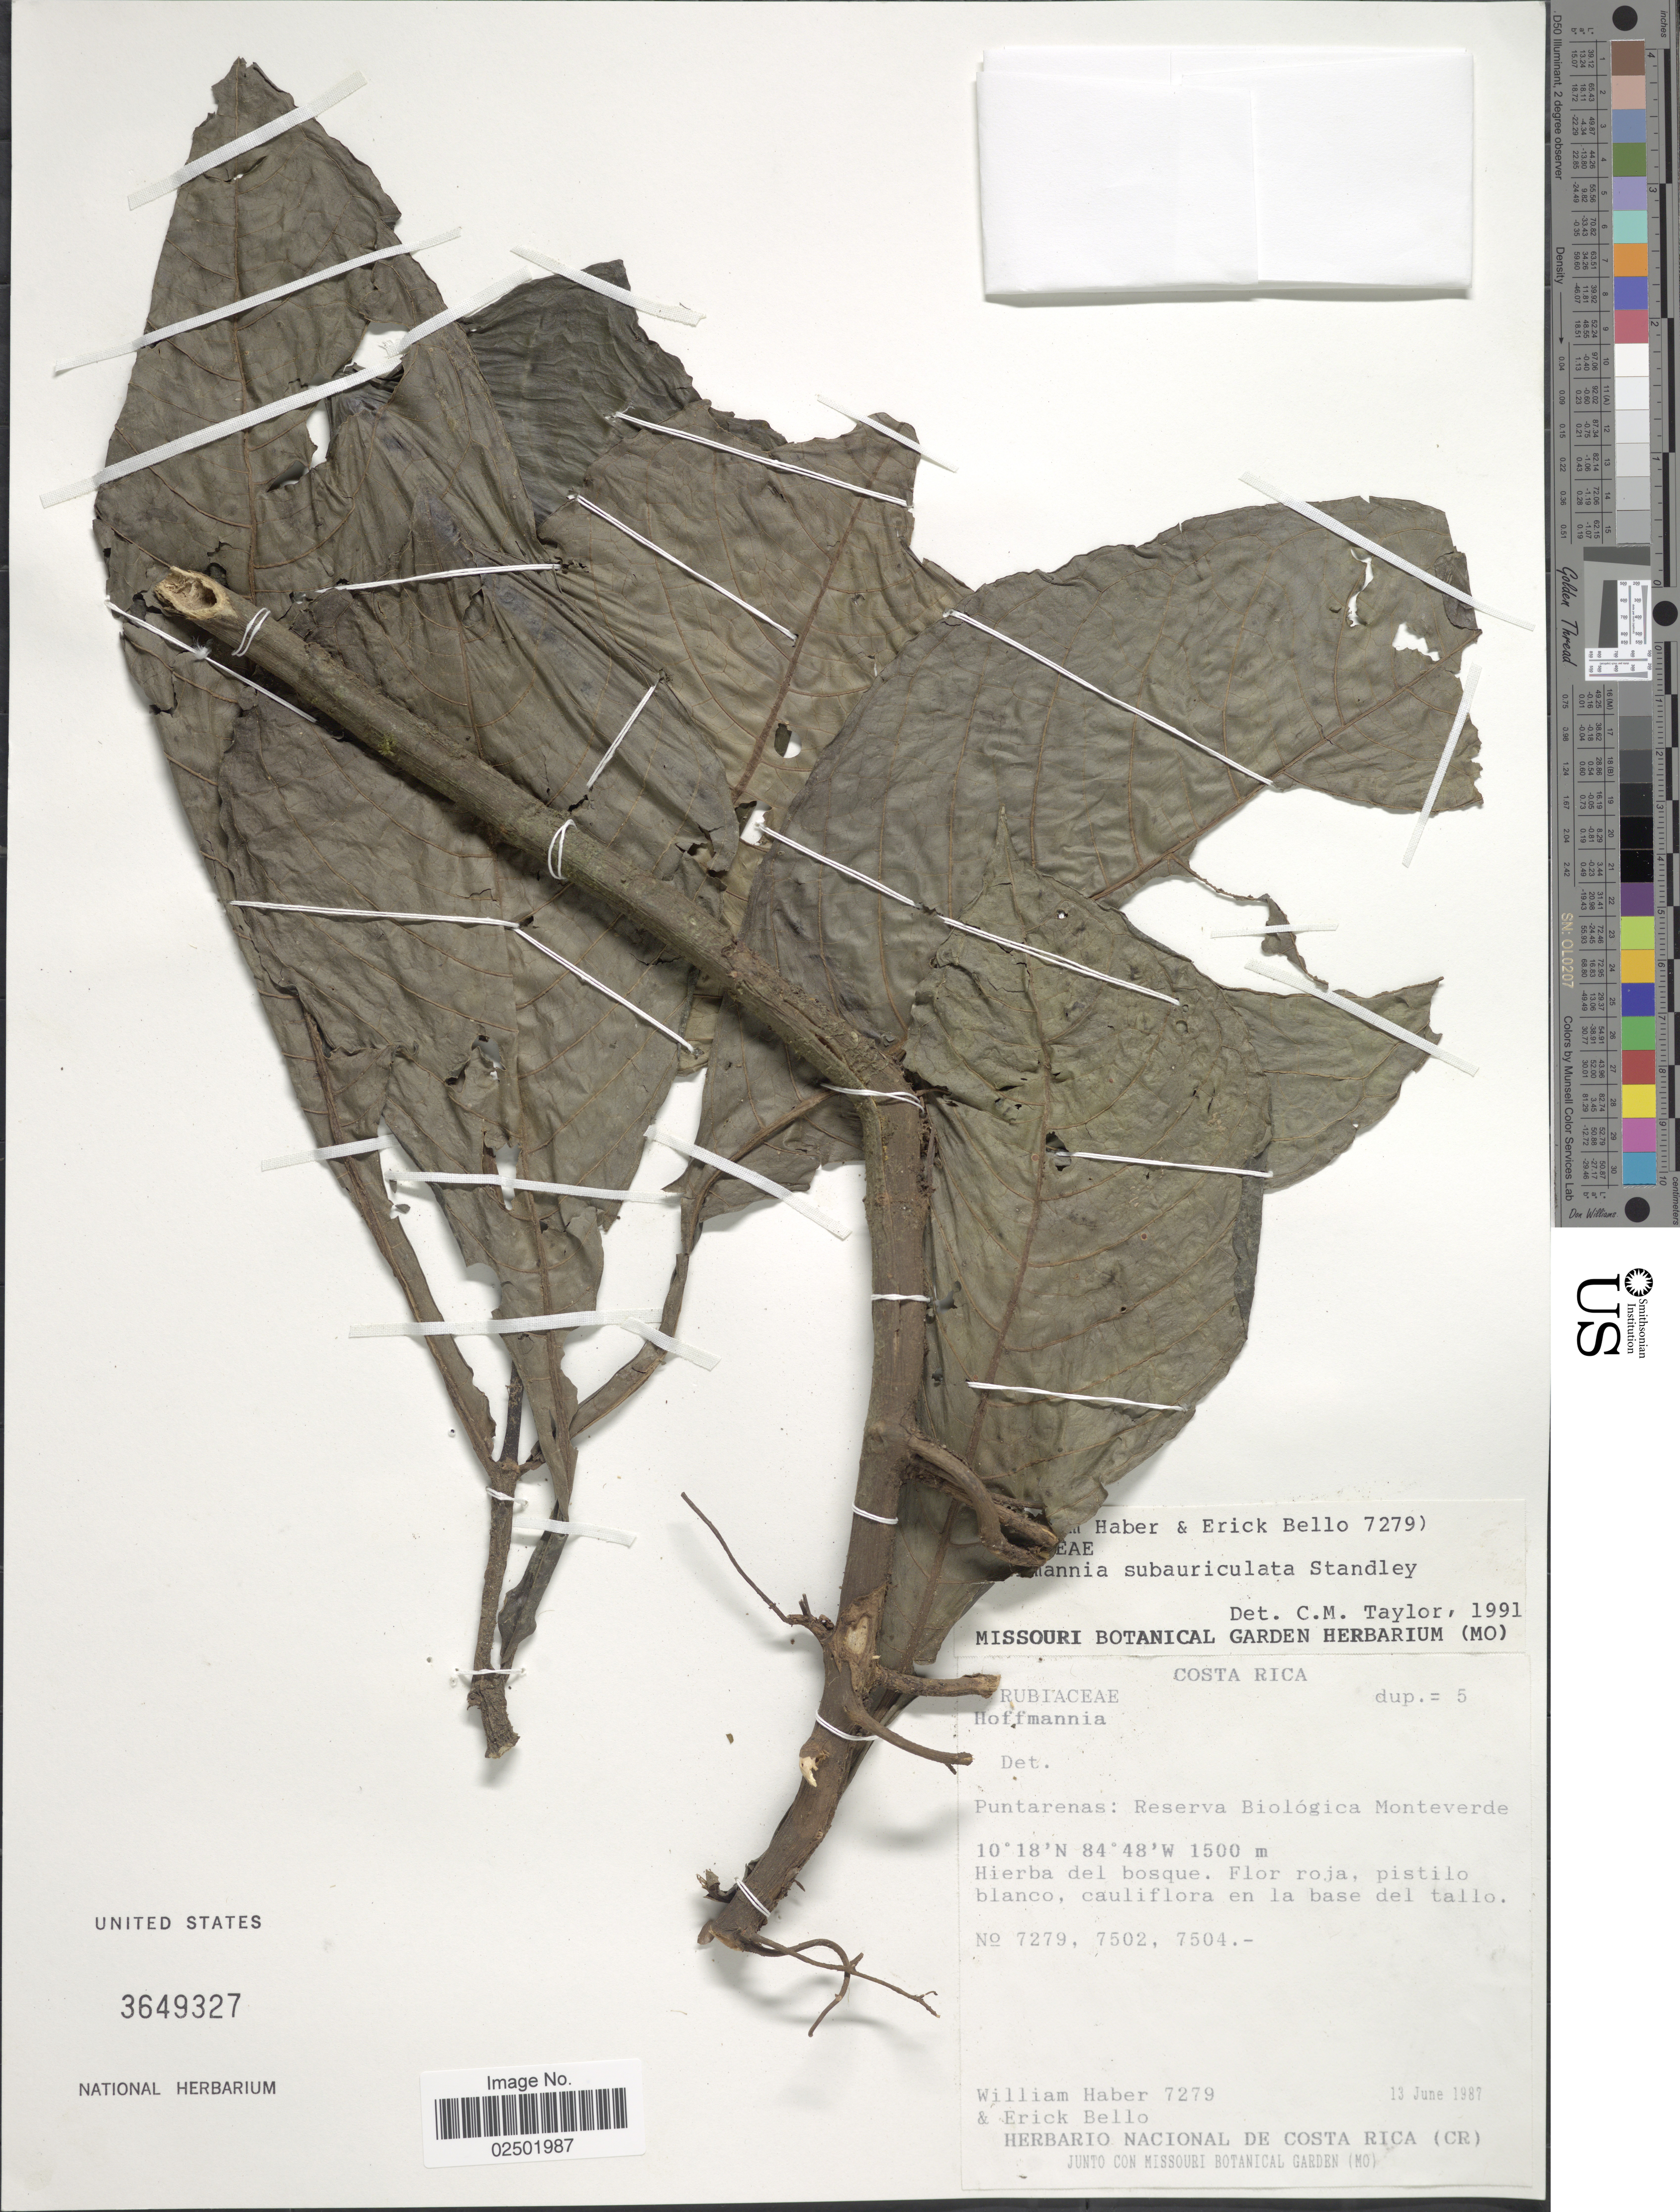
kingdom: Plantae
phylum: Tracheophyta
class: Magnoliopsida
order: Gentianales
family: Rubiaceae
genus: Hoffmannia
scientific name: Hoffmannia subauriculata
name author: Standl.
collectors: W. Haber & E. Bello C.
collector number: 7279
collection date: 1987-06-13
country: Costa Rica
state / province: Puntarenas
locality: Reserva Biologica Monteverde.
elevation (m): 1500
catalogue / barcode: US 3649327